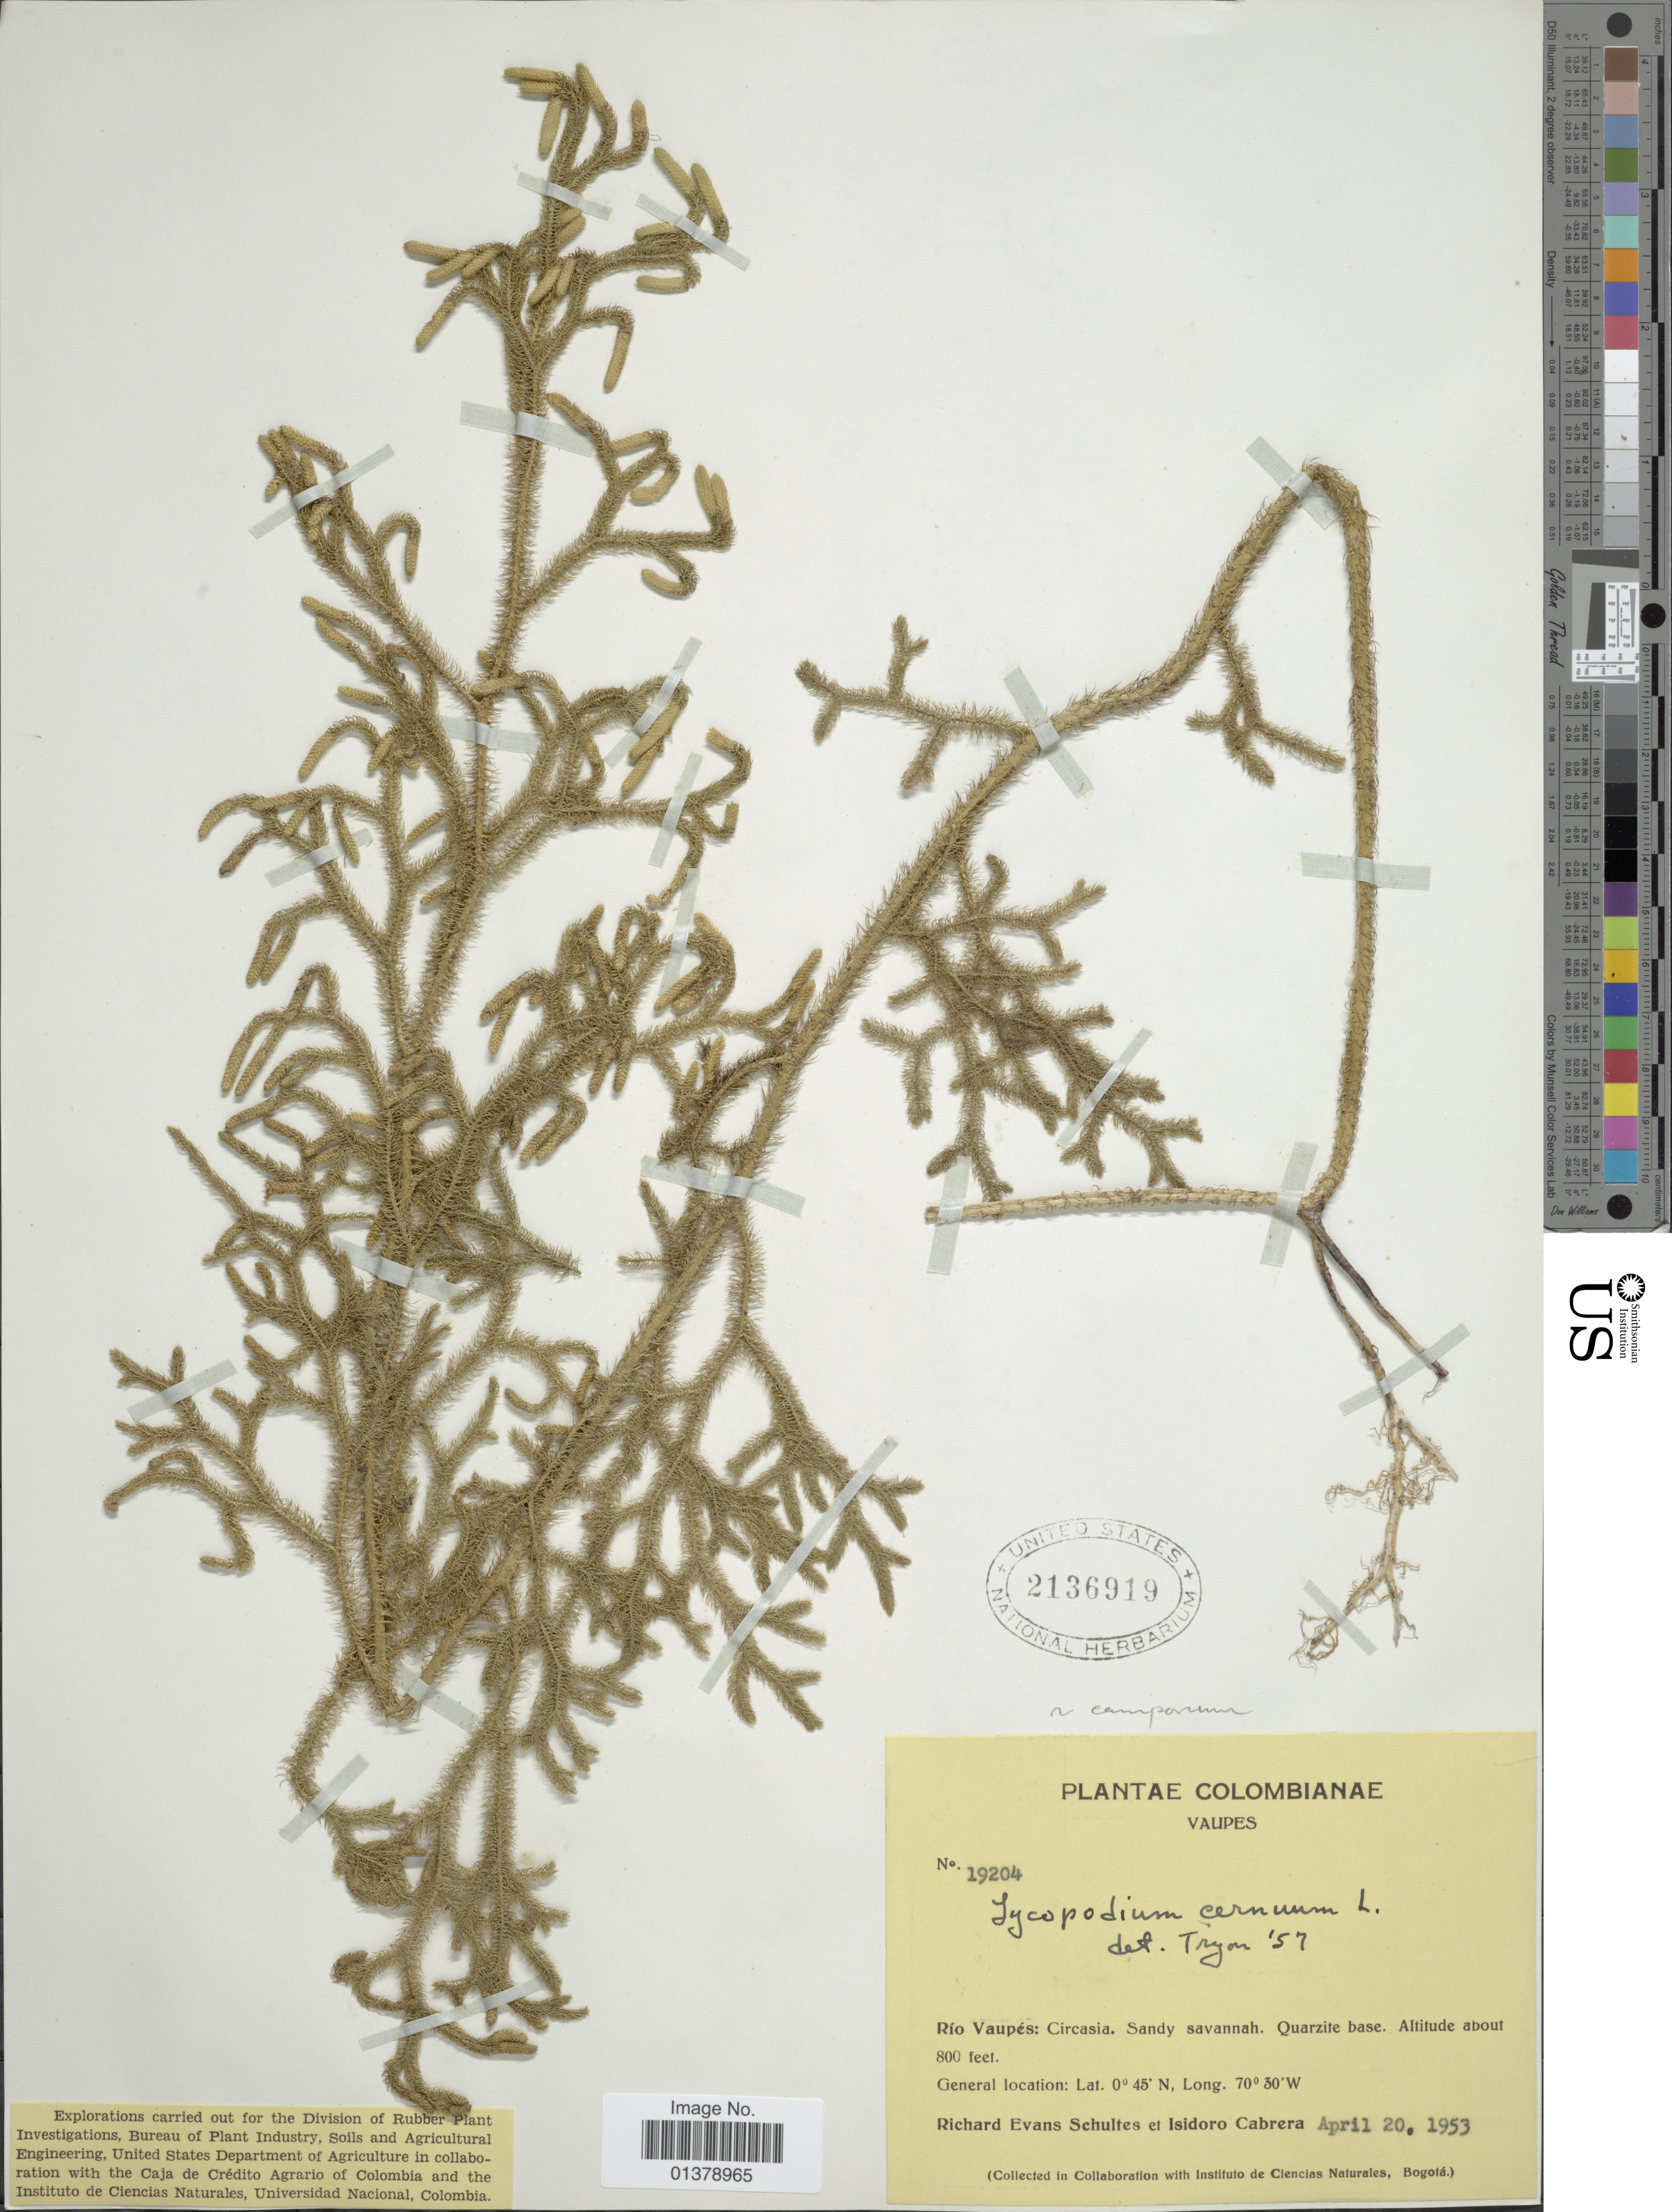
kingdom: Plantae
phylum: Tracheophyta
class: Lycopodiopsida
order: Lycopodiales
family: Lycopodiaceae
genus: Palhinhaea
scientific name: Palhinhaea cernua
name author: (L.) Vasc. & Franco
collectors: R. E. Schultes & I. Cabrera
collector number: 19204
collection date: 1953-04-20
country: Colombia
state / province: Vaupés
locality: Rio Vaupés: Circasia sandy savannah, Quarzite base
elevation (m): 244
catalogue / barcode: US 2136919